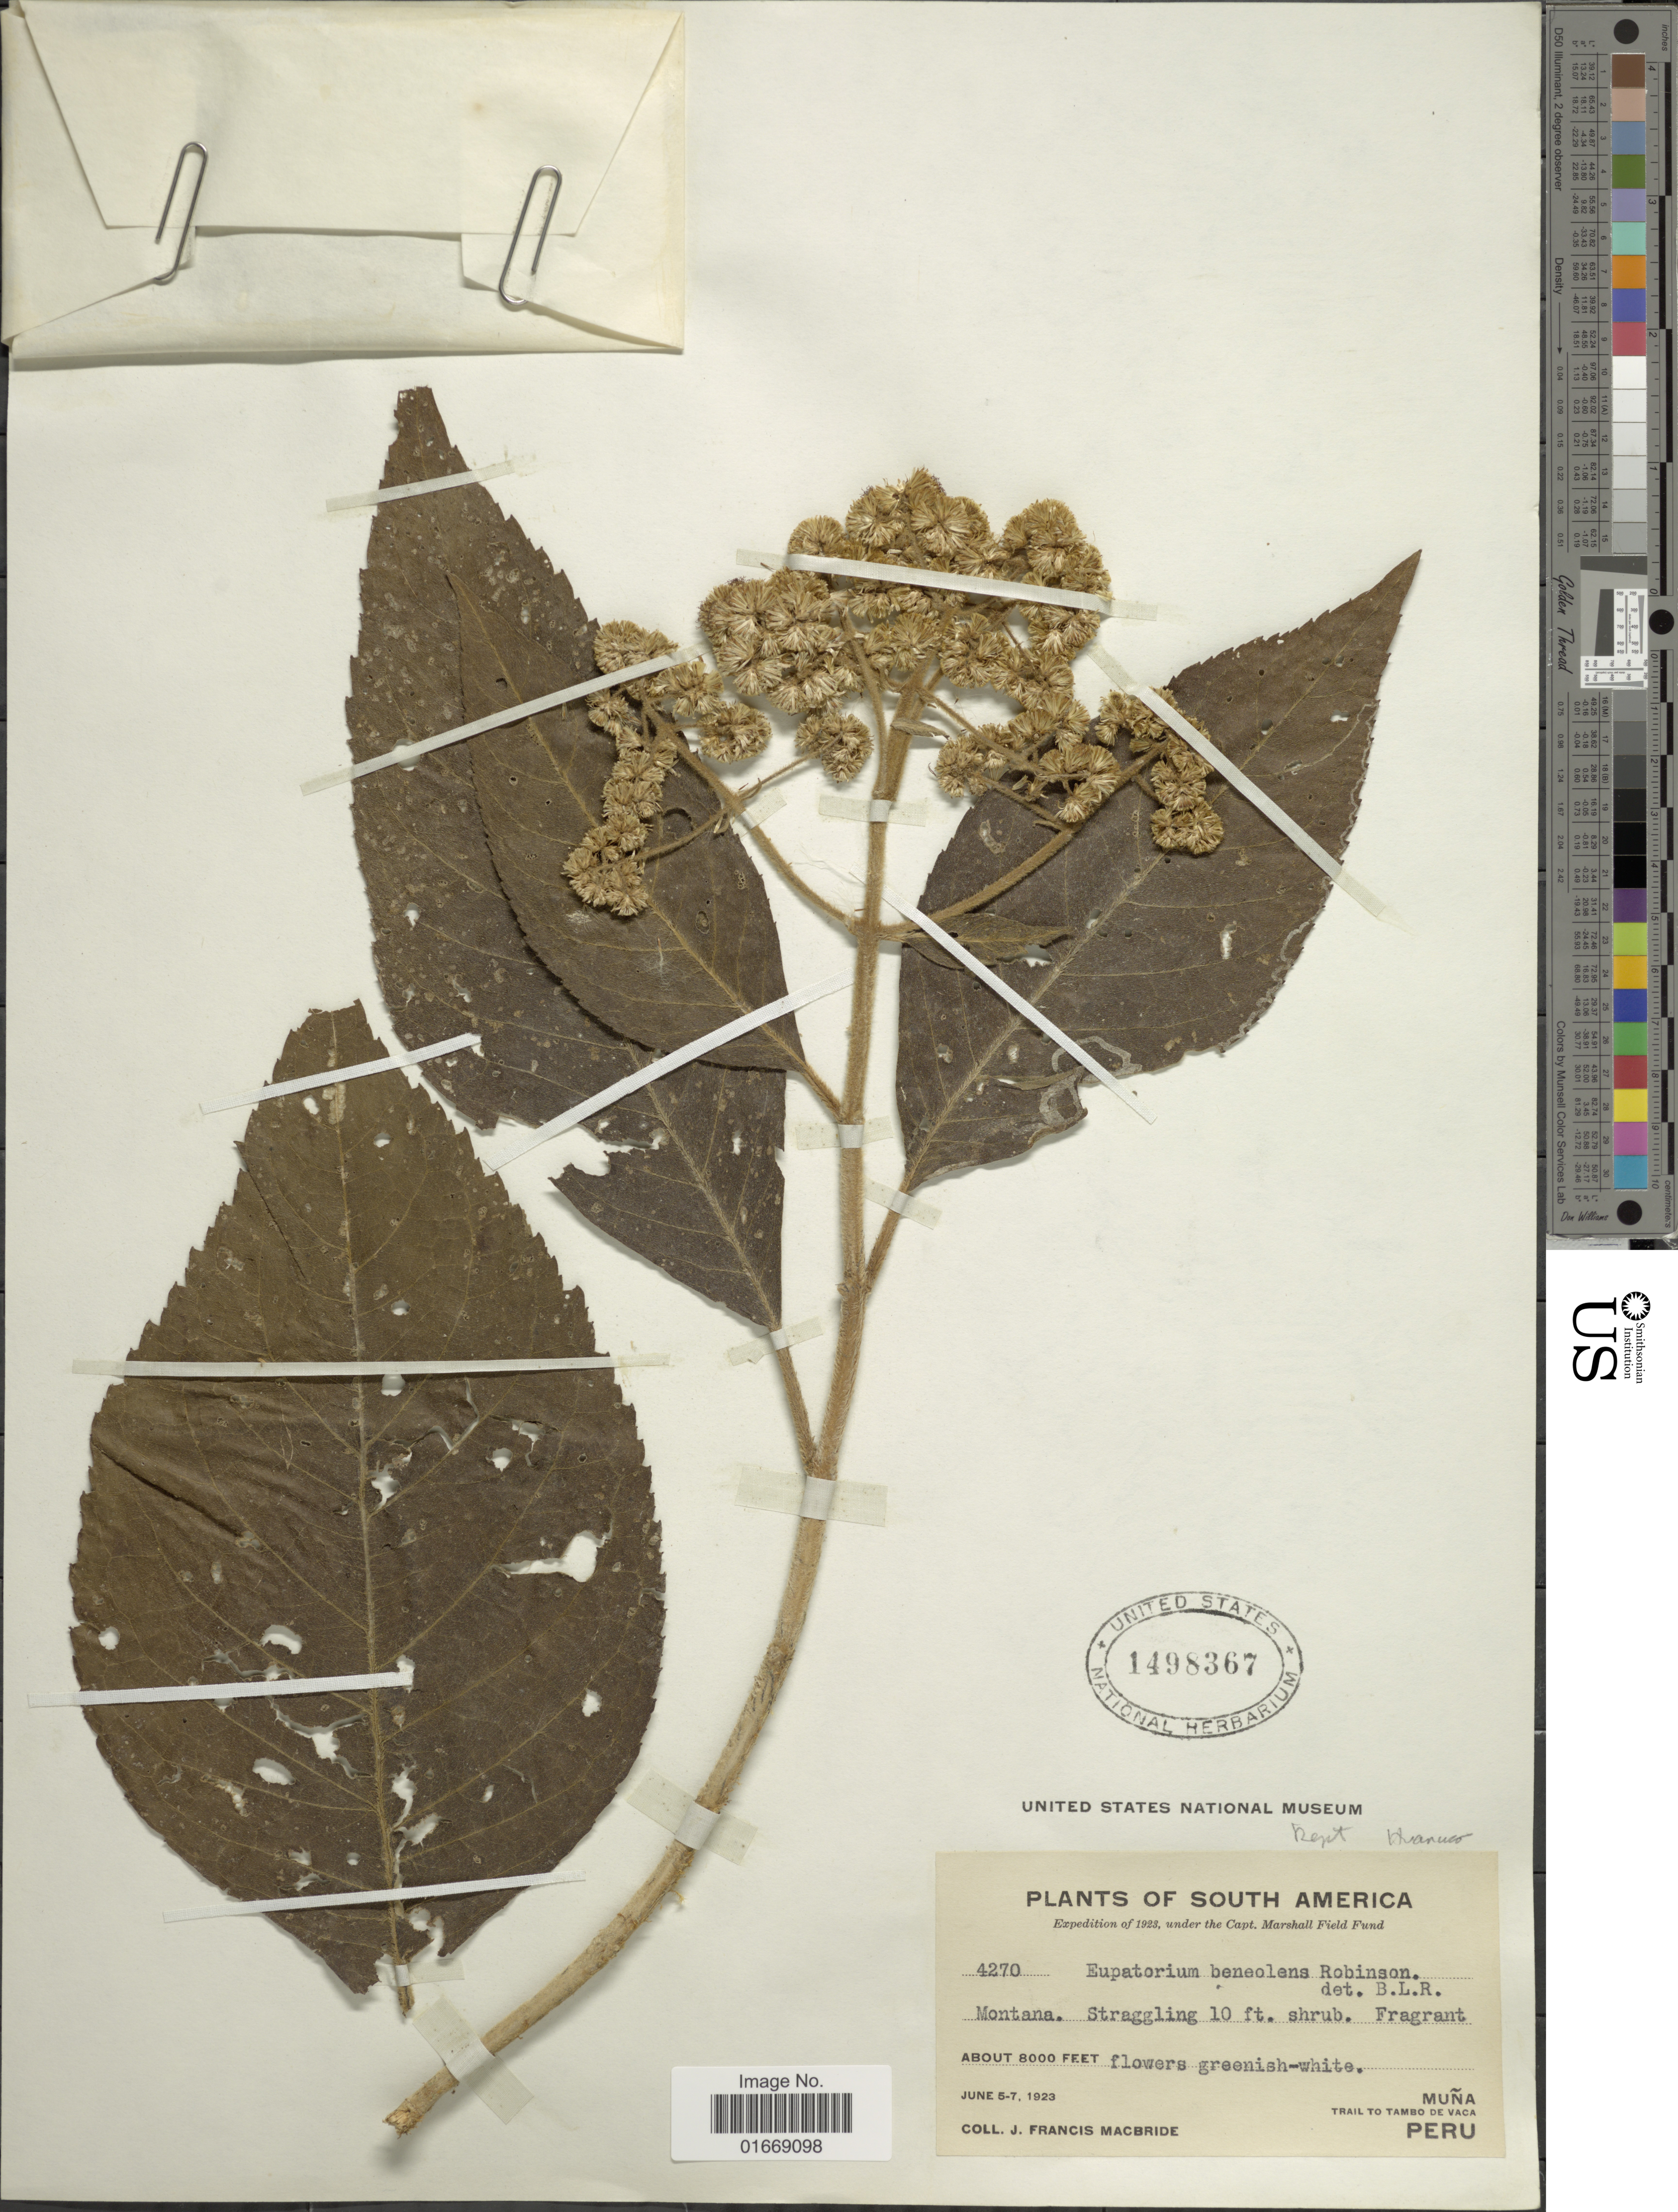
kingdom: Plantae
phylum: Tracheophyta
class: Magnoliopsida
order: Asterales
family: Asteraceae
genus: Hebeclinium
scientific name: Hebeclinium beneolens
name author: (B.L. Rob.) R.M. King & H. Rob.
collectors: J. F. Macbride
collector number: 4270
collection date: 1923-06-05/1923-06-07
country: Peru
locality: South America, Muna, trail to Tambo de Vaca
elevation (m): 2438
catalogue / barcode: US 1498367